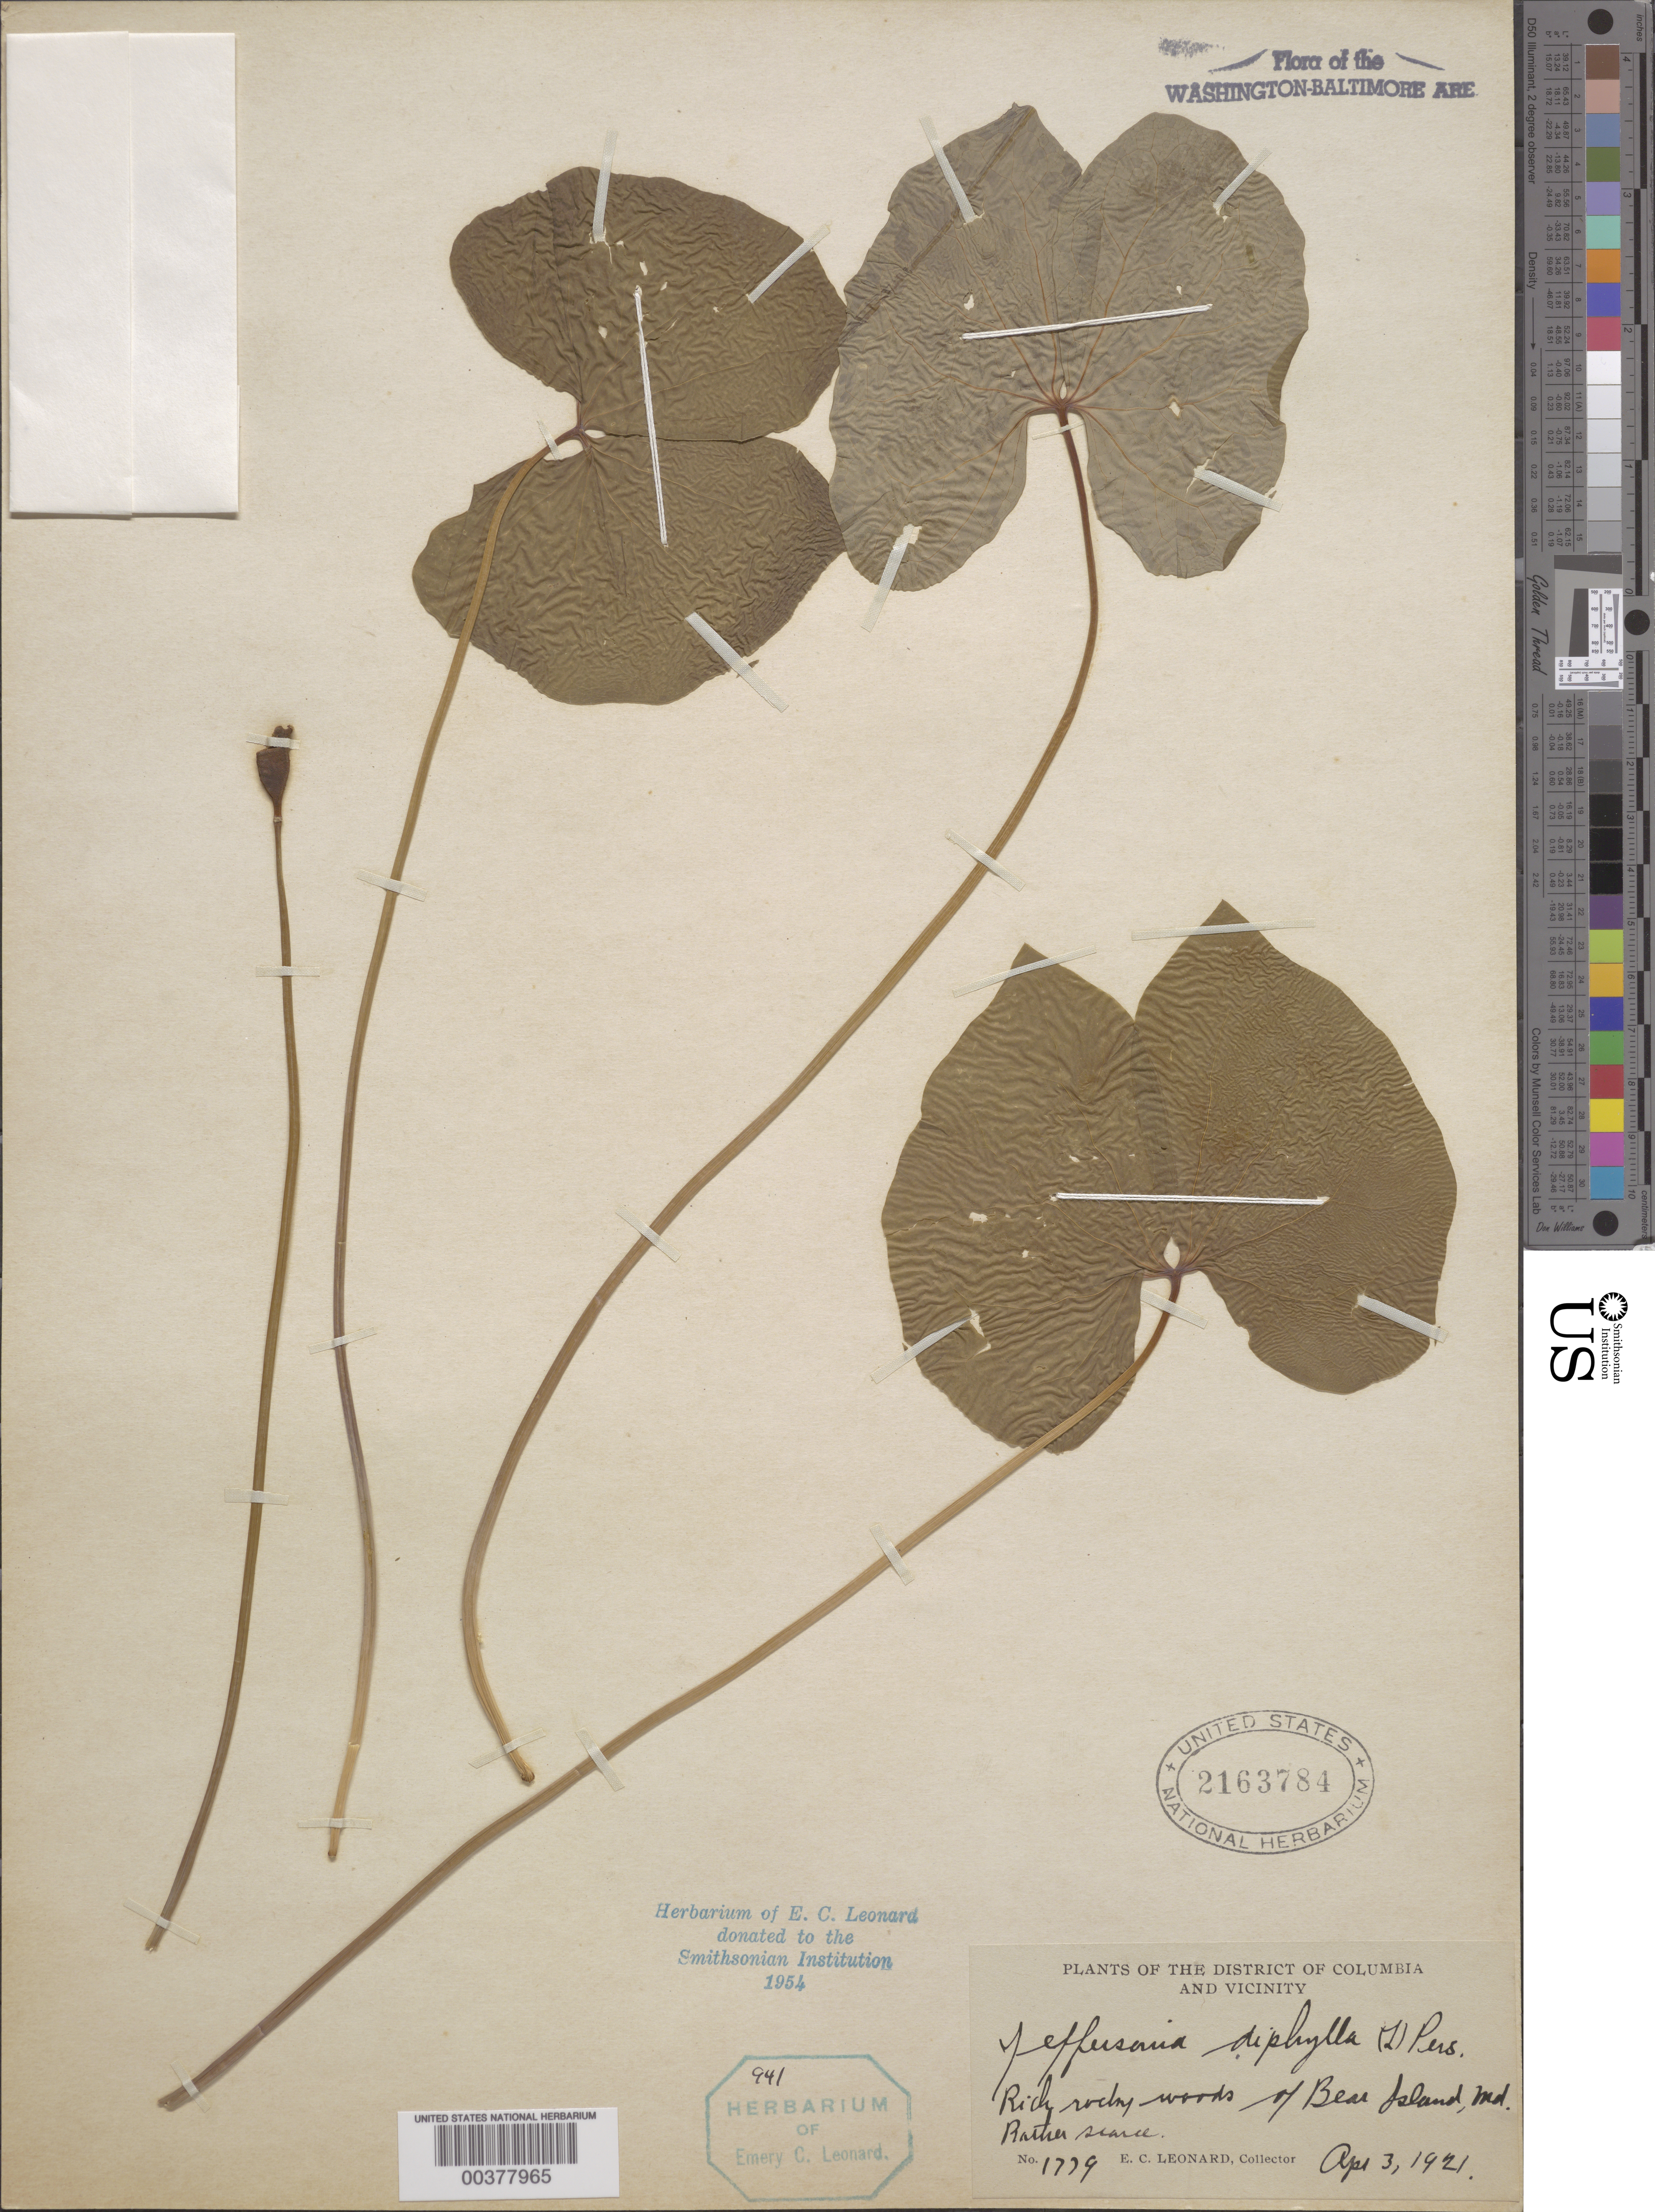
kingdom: Plantae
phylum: Tracheophyta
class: Magnoliopsida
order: Ranunculales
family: Berberidaceae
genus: Jeffersonia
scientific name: Jeffersonia diphylla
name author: (L.) Pers.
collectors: E. C. Leonard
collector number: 1779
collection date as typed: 03 Apr 1921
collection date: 1921-04-03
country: United States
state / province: Maryland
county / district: Montgomery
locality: Bear Island C. & O. Canal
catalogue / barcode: US 2163784